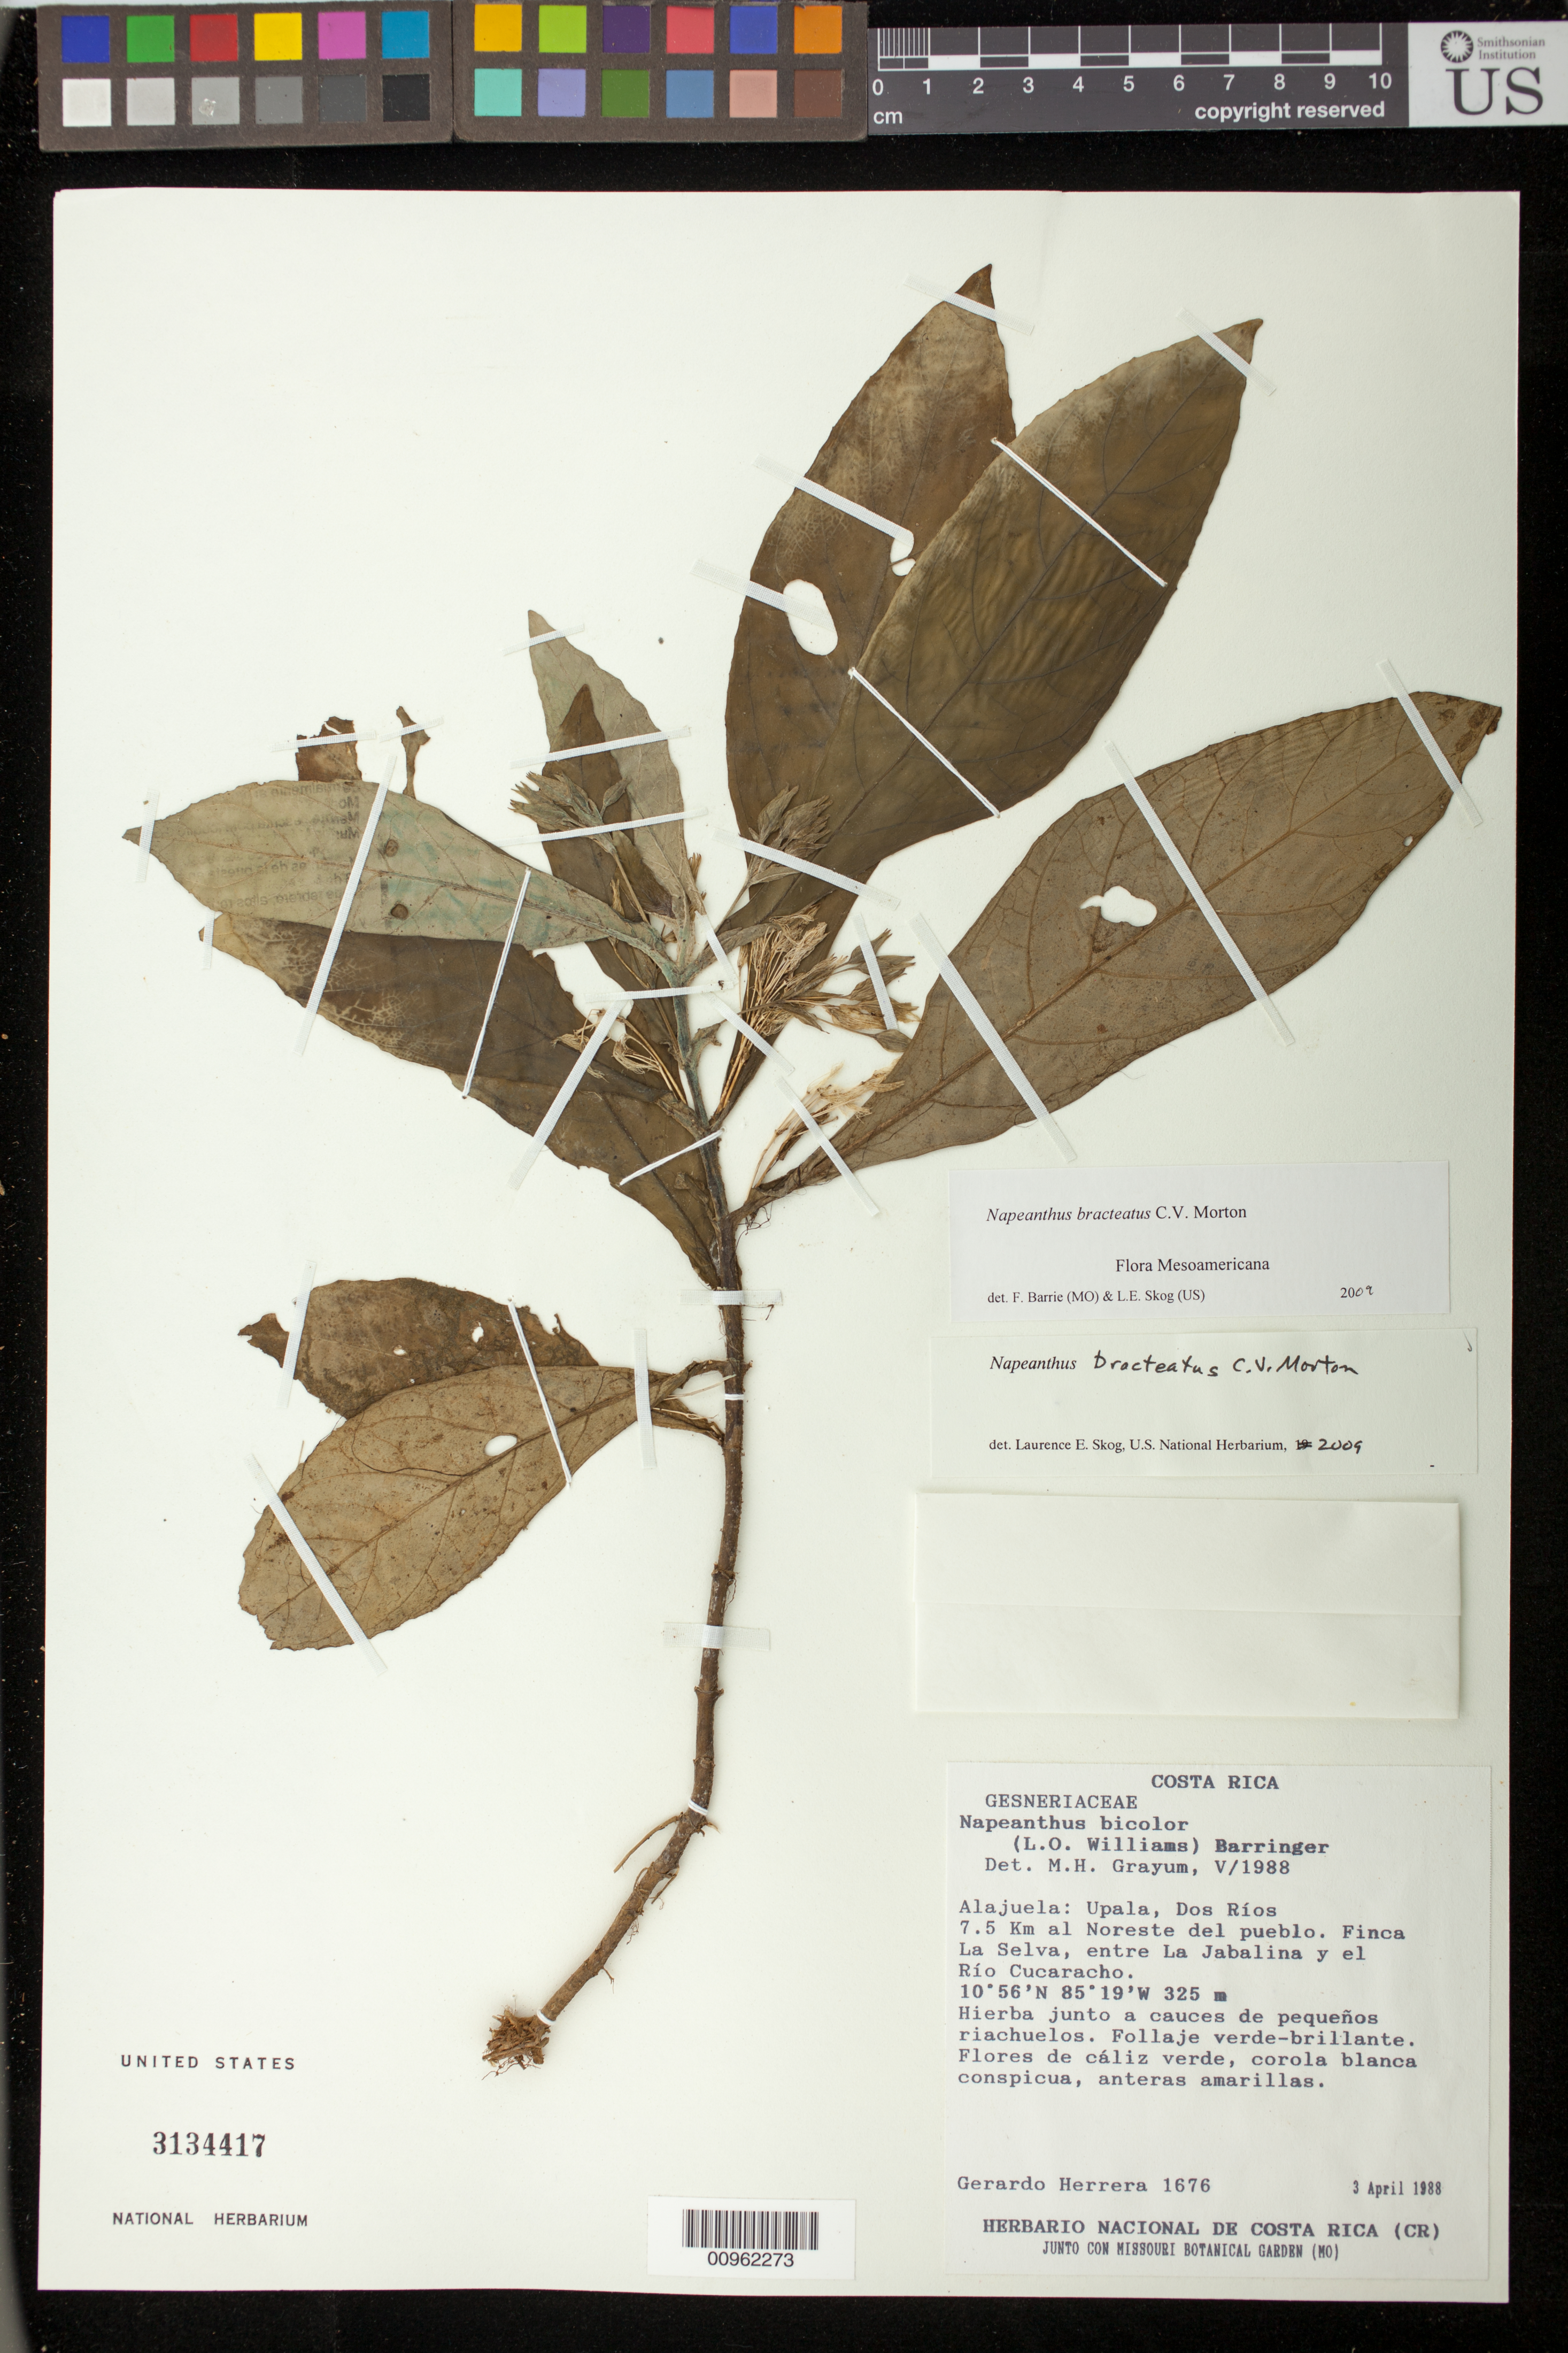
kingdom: Plantae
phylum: Tracheophyta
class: Magnoliopsida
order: Lamiales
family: Gesneriaceae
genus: Napeanthus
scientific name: Napeanthus bracteatus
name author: C.V. Morton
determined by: Barrie, F. R.; Skog, Laurence E.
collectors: G. Herrera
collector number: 1676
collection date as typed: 03 Apr 1988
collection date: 1988-04-03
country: Costa Rica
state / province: Alajuela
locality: Alajuela: Upala, Dos Ríos. 7.5 Km al Noreste del pueblo. Finca La Selva, entre La Jabalina y el Rio Cucaracho.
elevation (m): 325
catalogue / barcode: US 3134417